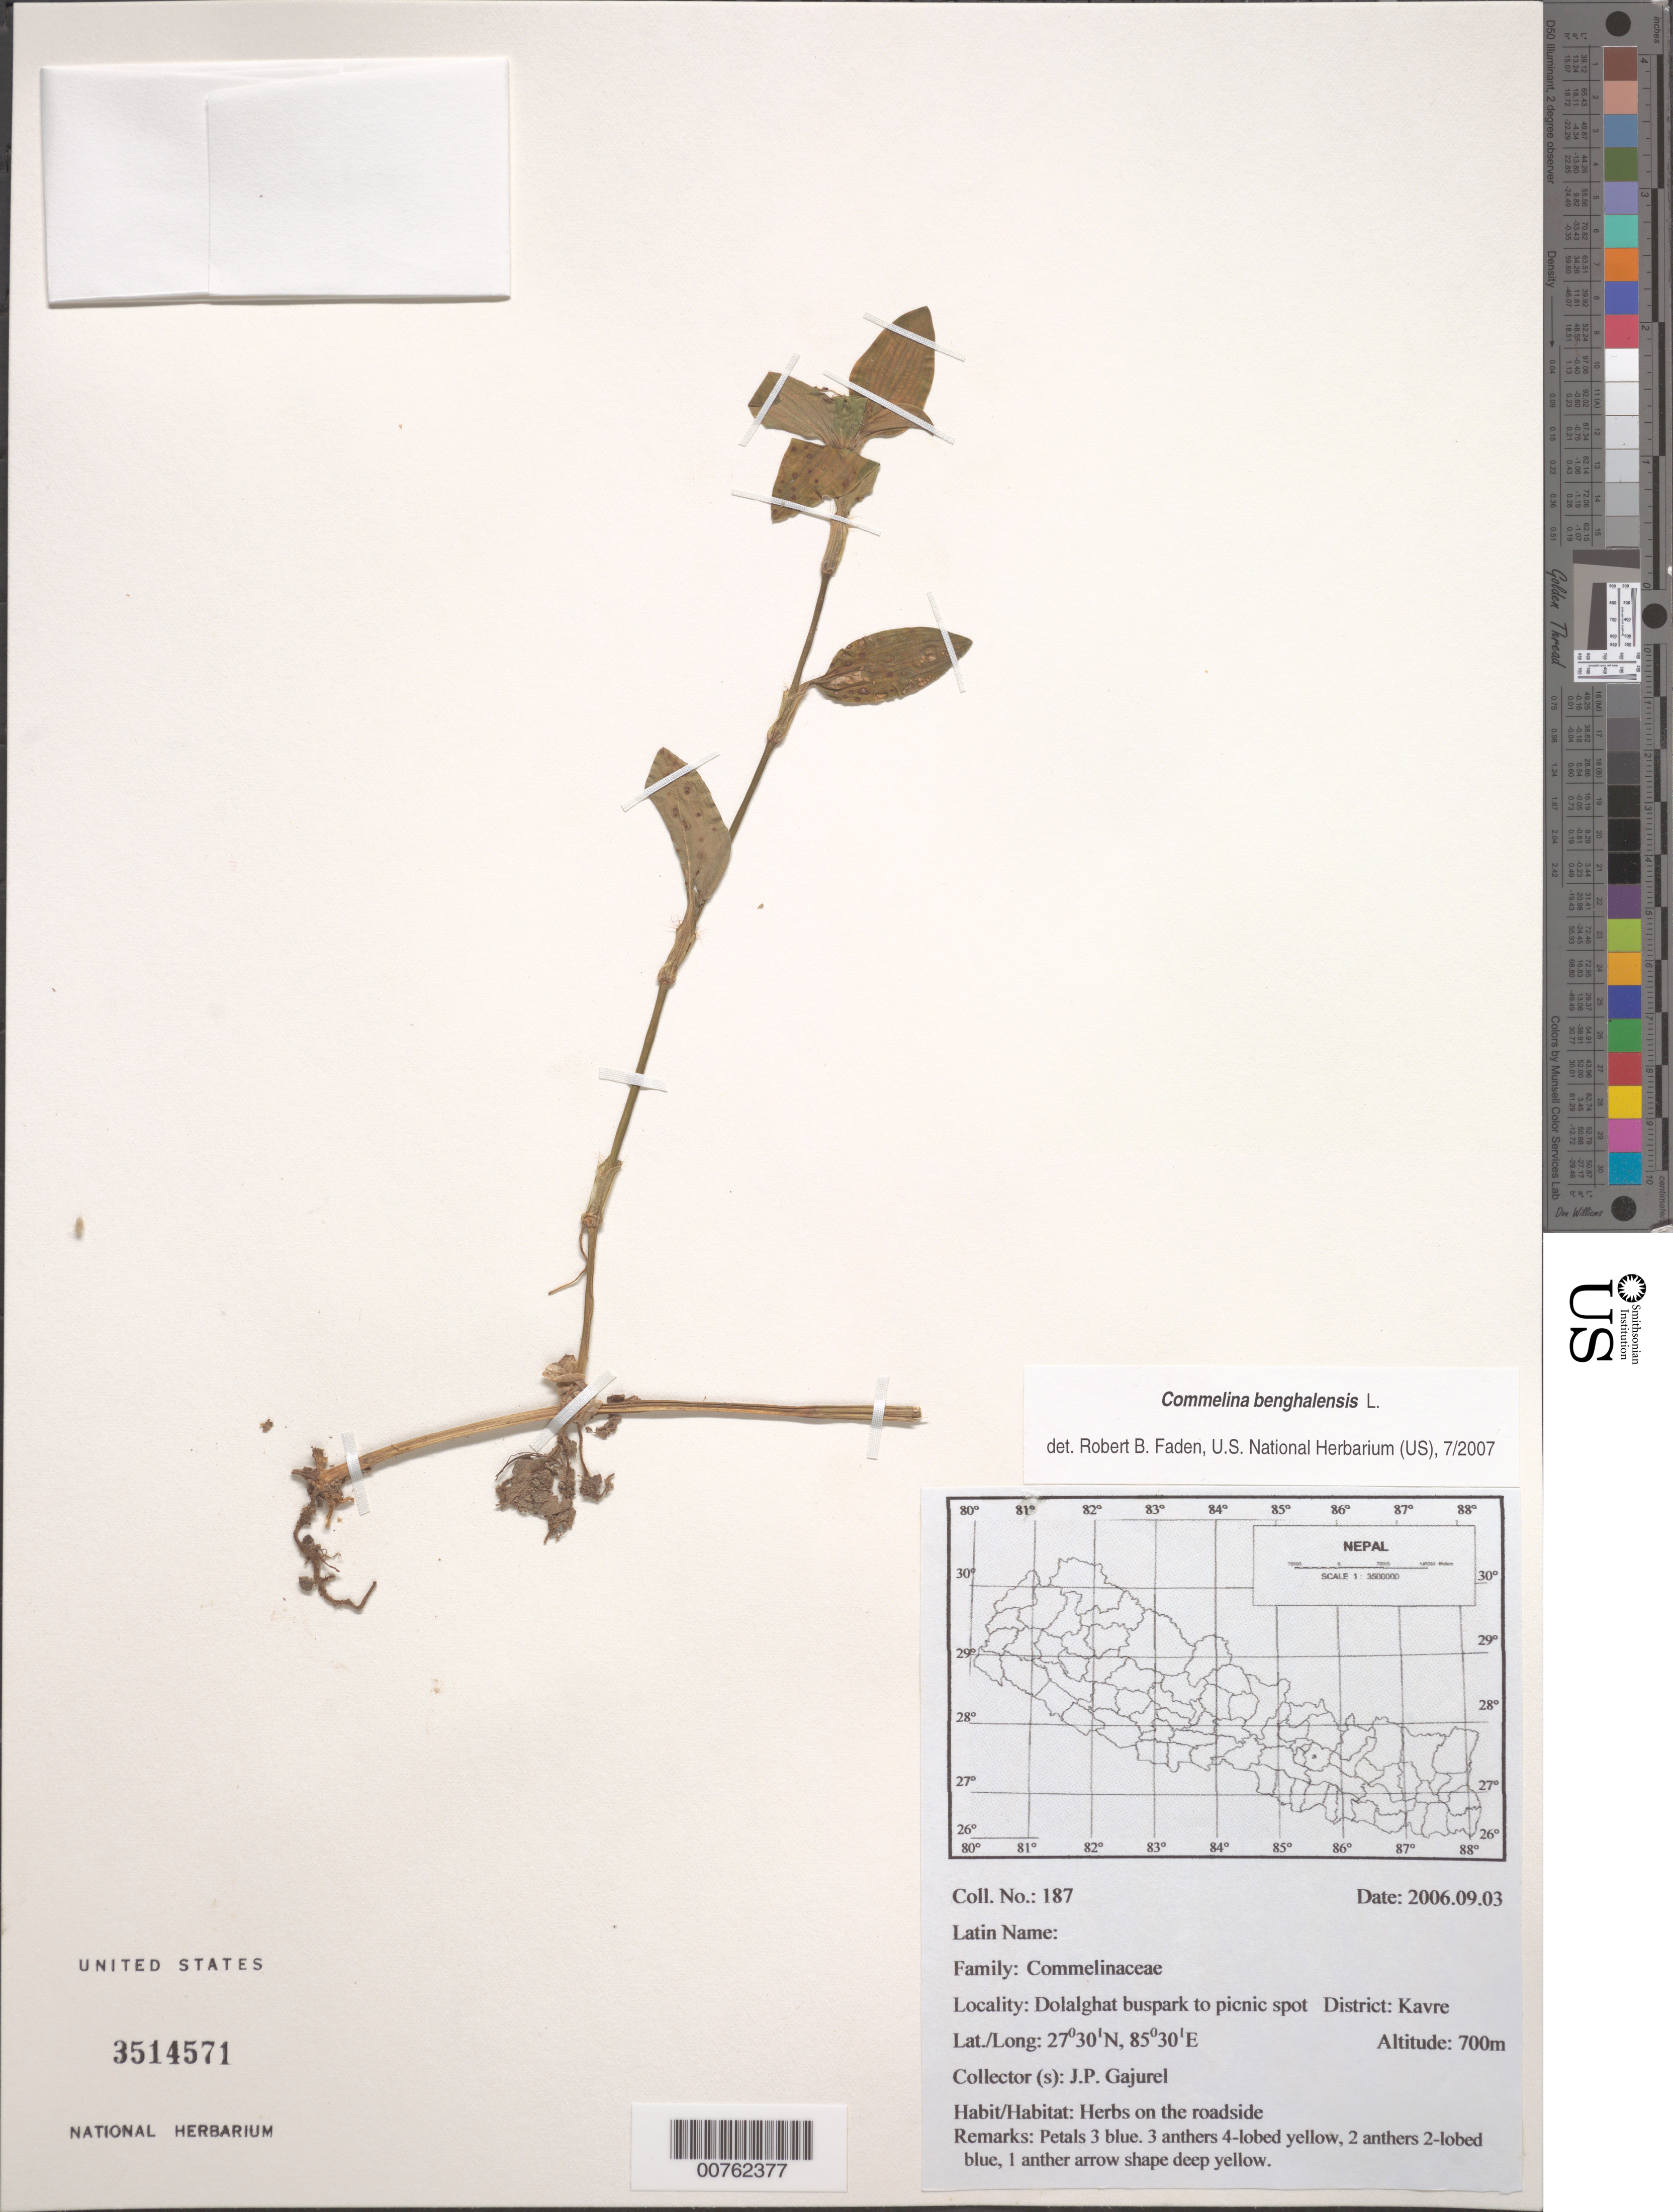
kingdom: Plantae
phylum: Tracheophyta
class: Liliopsida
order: Commelinales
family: Commelinaceae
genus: Commelina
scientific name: Commelina benghalensis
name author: L.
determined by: Faden, Robert B., (US), Smithsonian Institution - National Museum of Natural History (UNITED STATES)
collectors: J. Gajurel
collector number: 187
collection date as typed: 03 Sep 2006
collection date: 2006-09-03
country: Nepal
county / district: Kavre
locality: Dolalghat buspark to picnic spot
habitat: Herbs on the roadside.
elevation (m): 700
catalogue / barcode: US 3514571